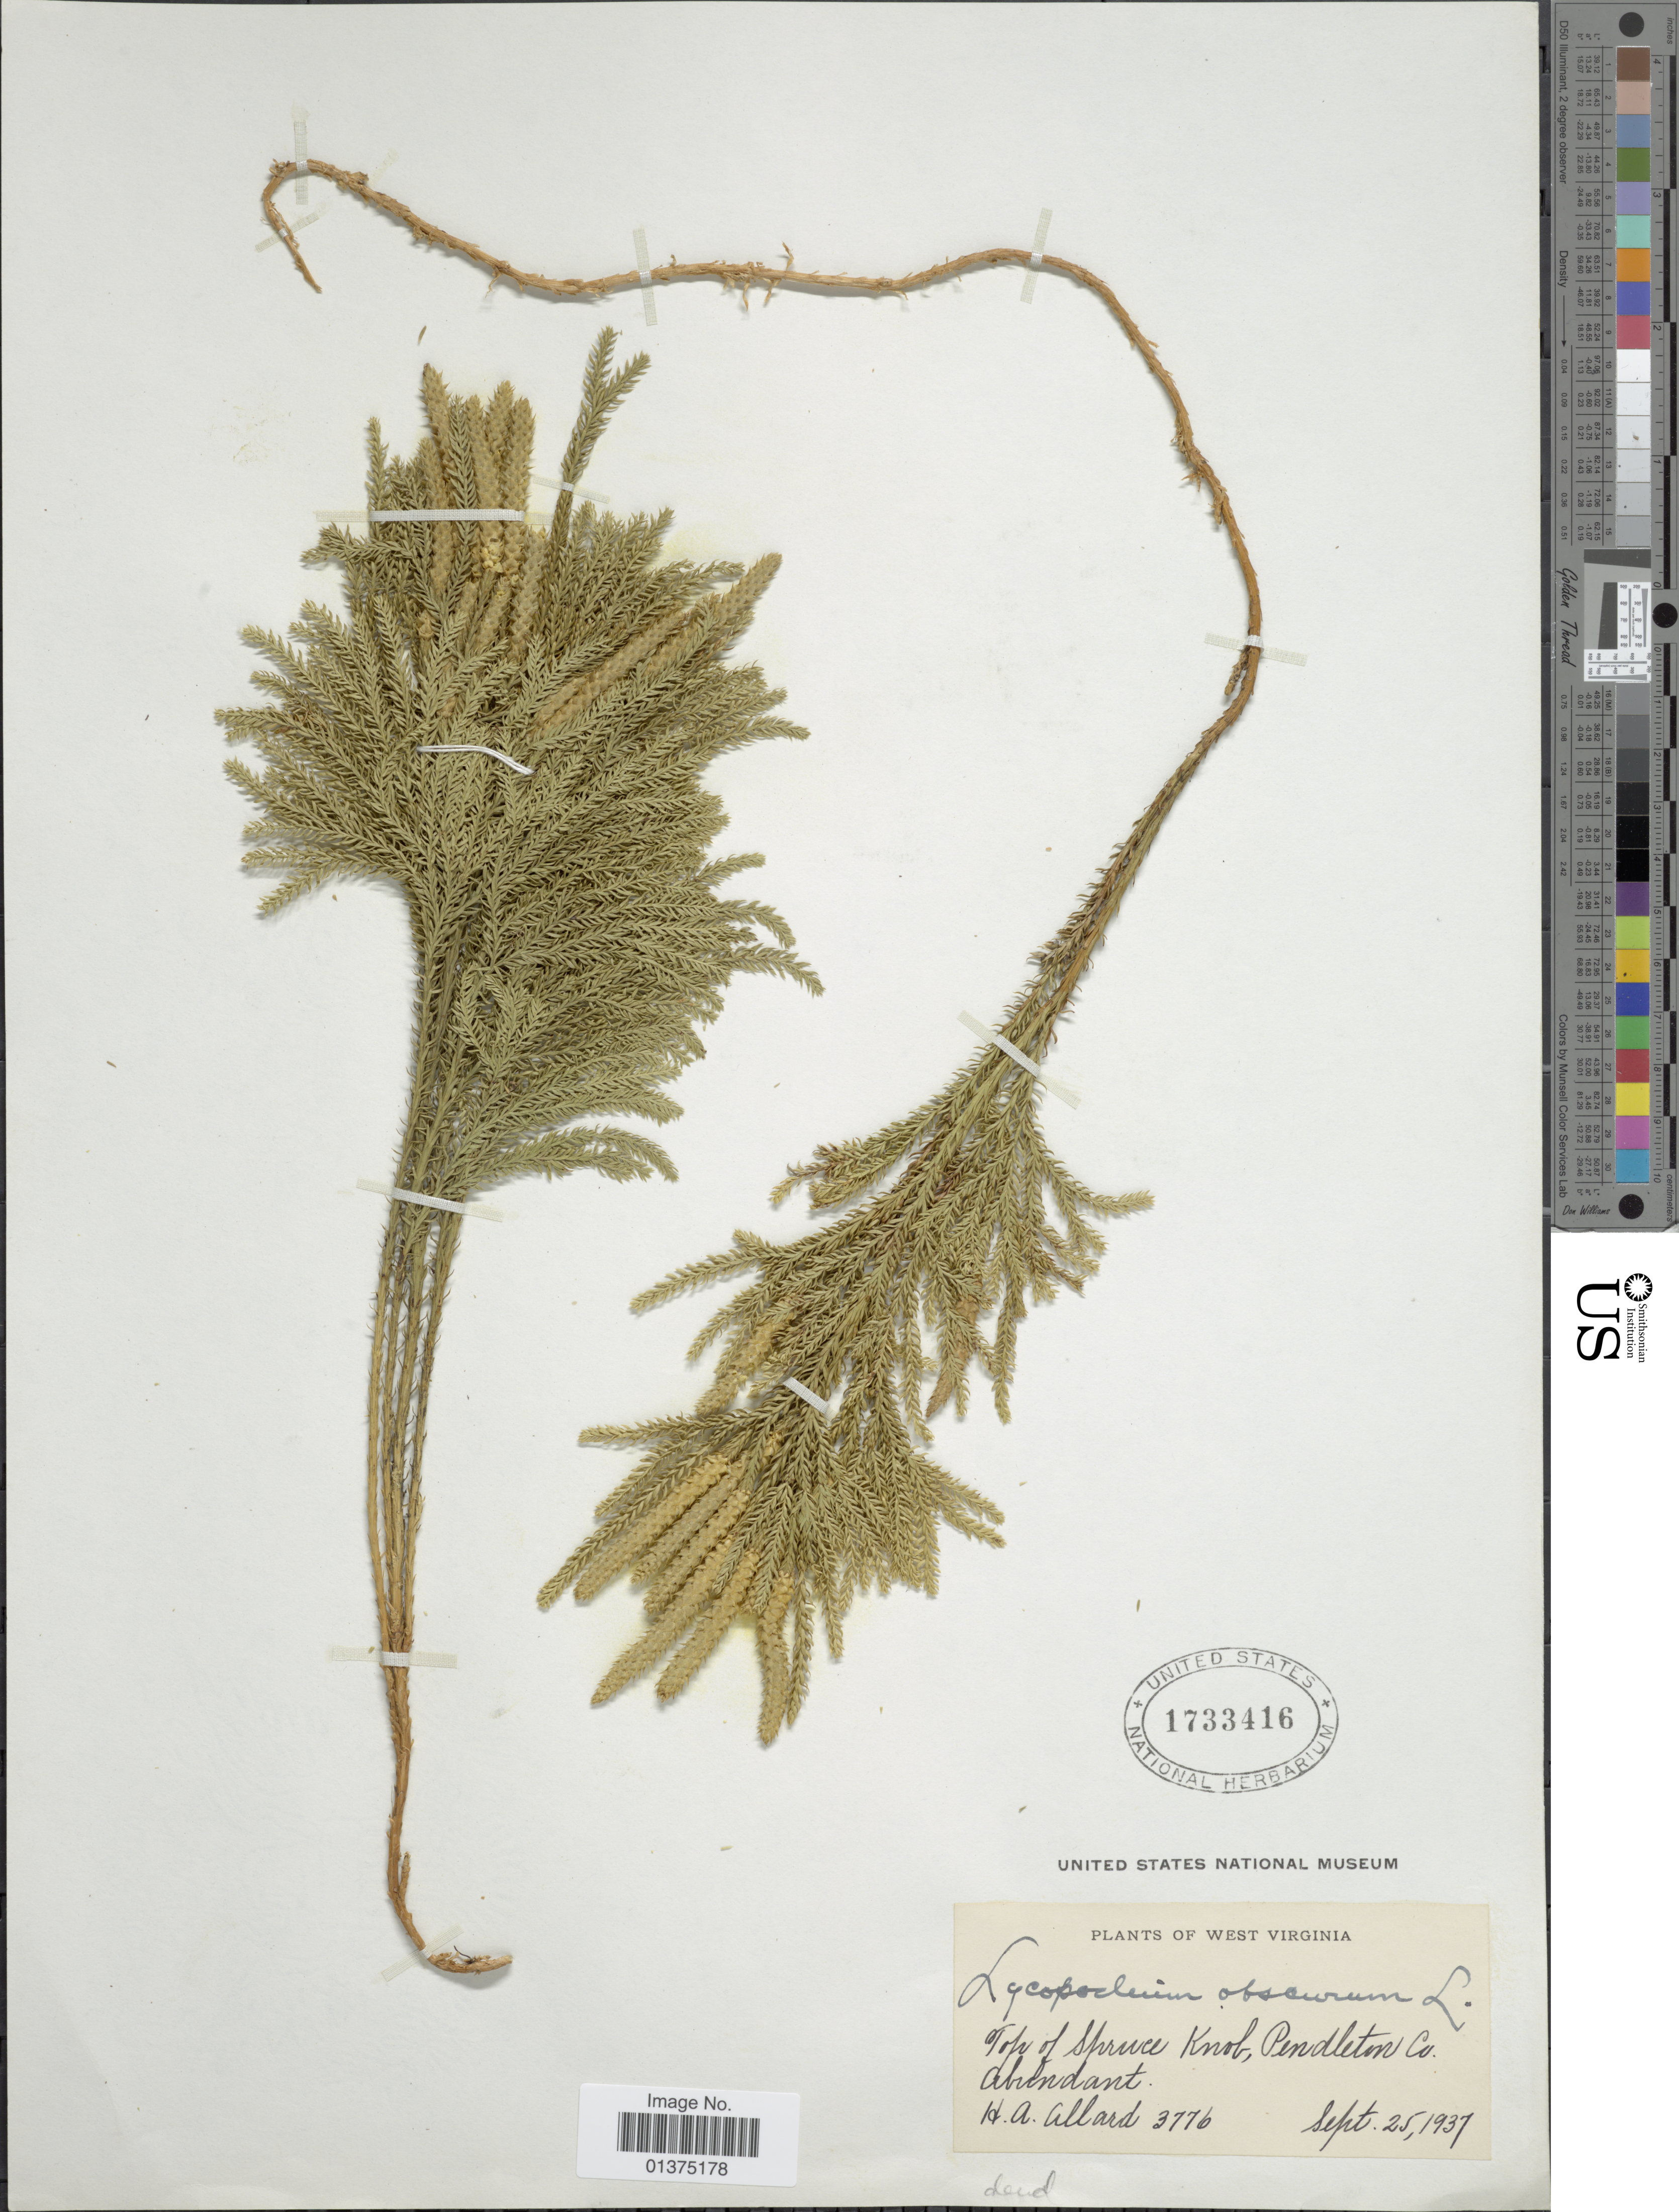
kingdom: Plantae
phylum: Tracheophyta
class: Lycopodiopsida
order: Lycopodiales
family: Lycopodiaceae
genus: Dendrolycopodium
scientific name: Dendrolycopodium dendroideum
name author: (Michx.) A. Haines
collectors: H. A. Allard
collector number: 3776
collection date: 1937-09-25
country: United States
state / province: West Virginia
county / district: Pendleton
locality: Top of Spruce Knob, Pendleton Co.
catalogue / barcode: US 1733416